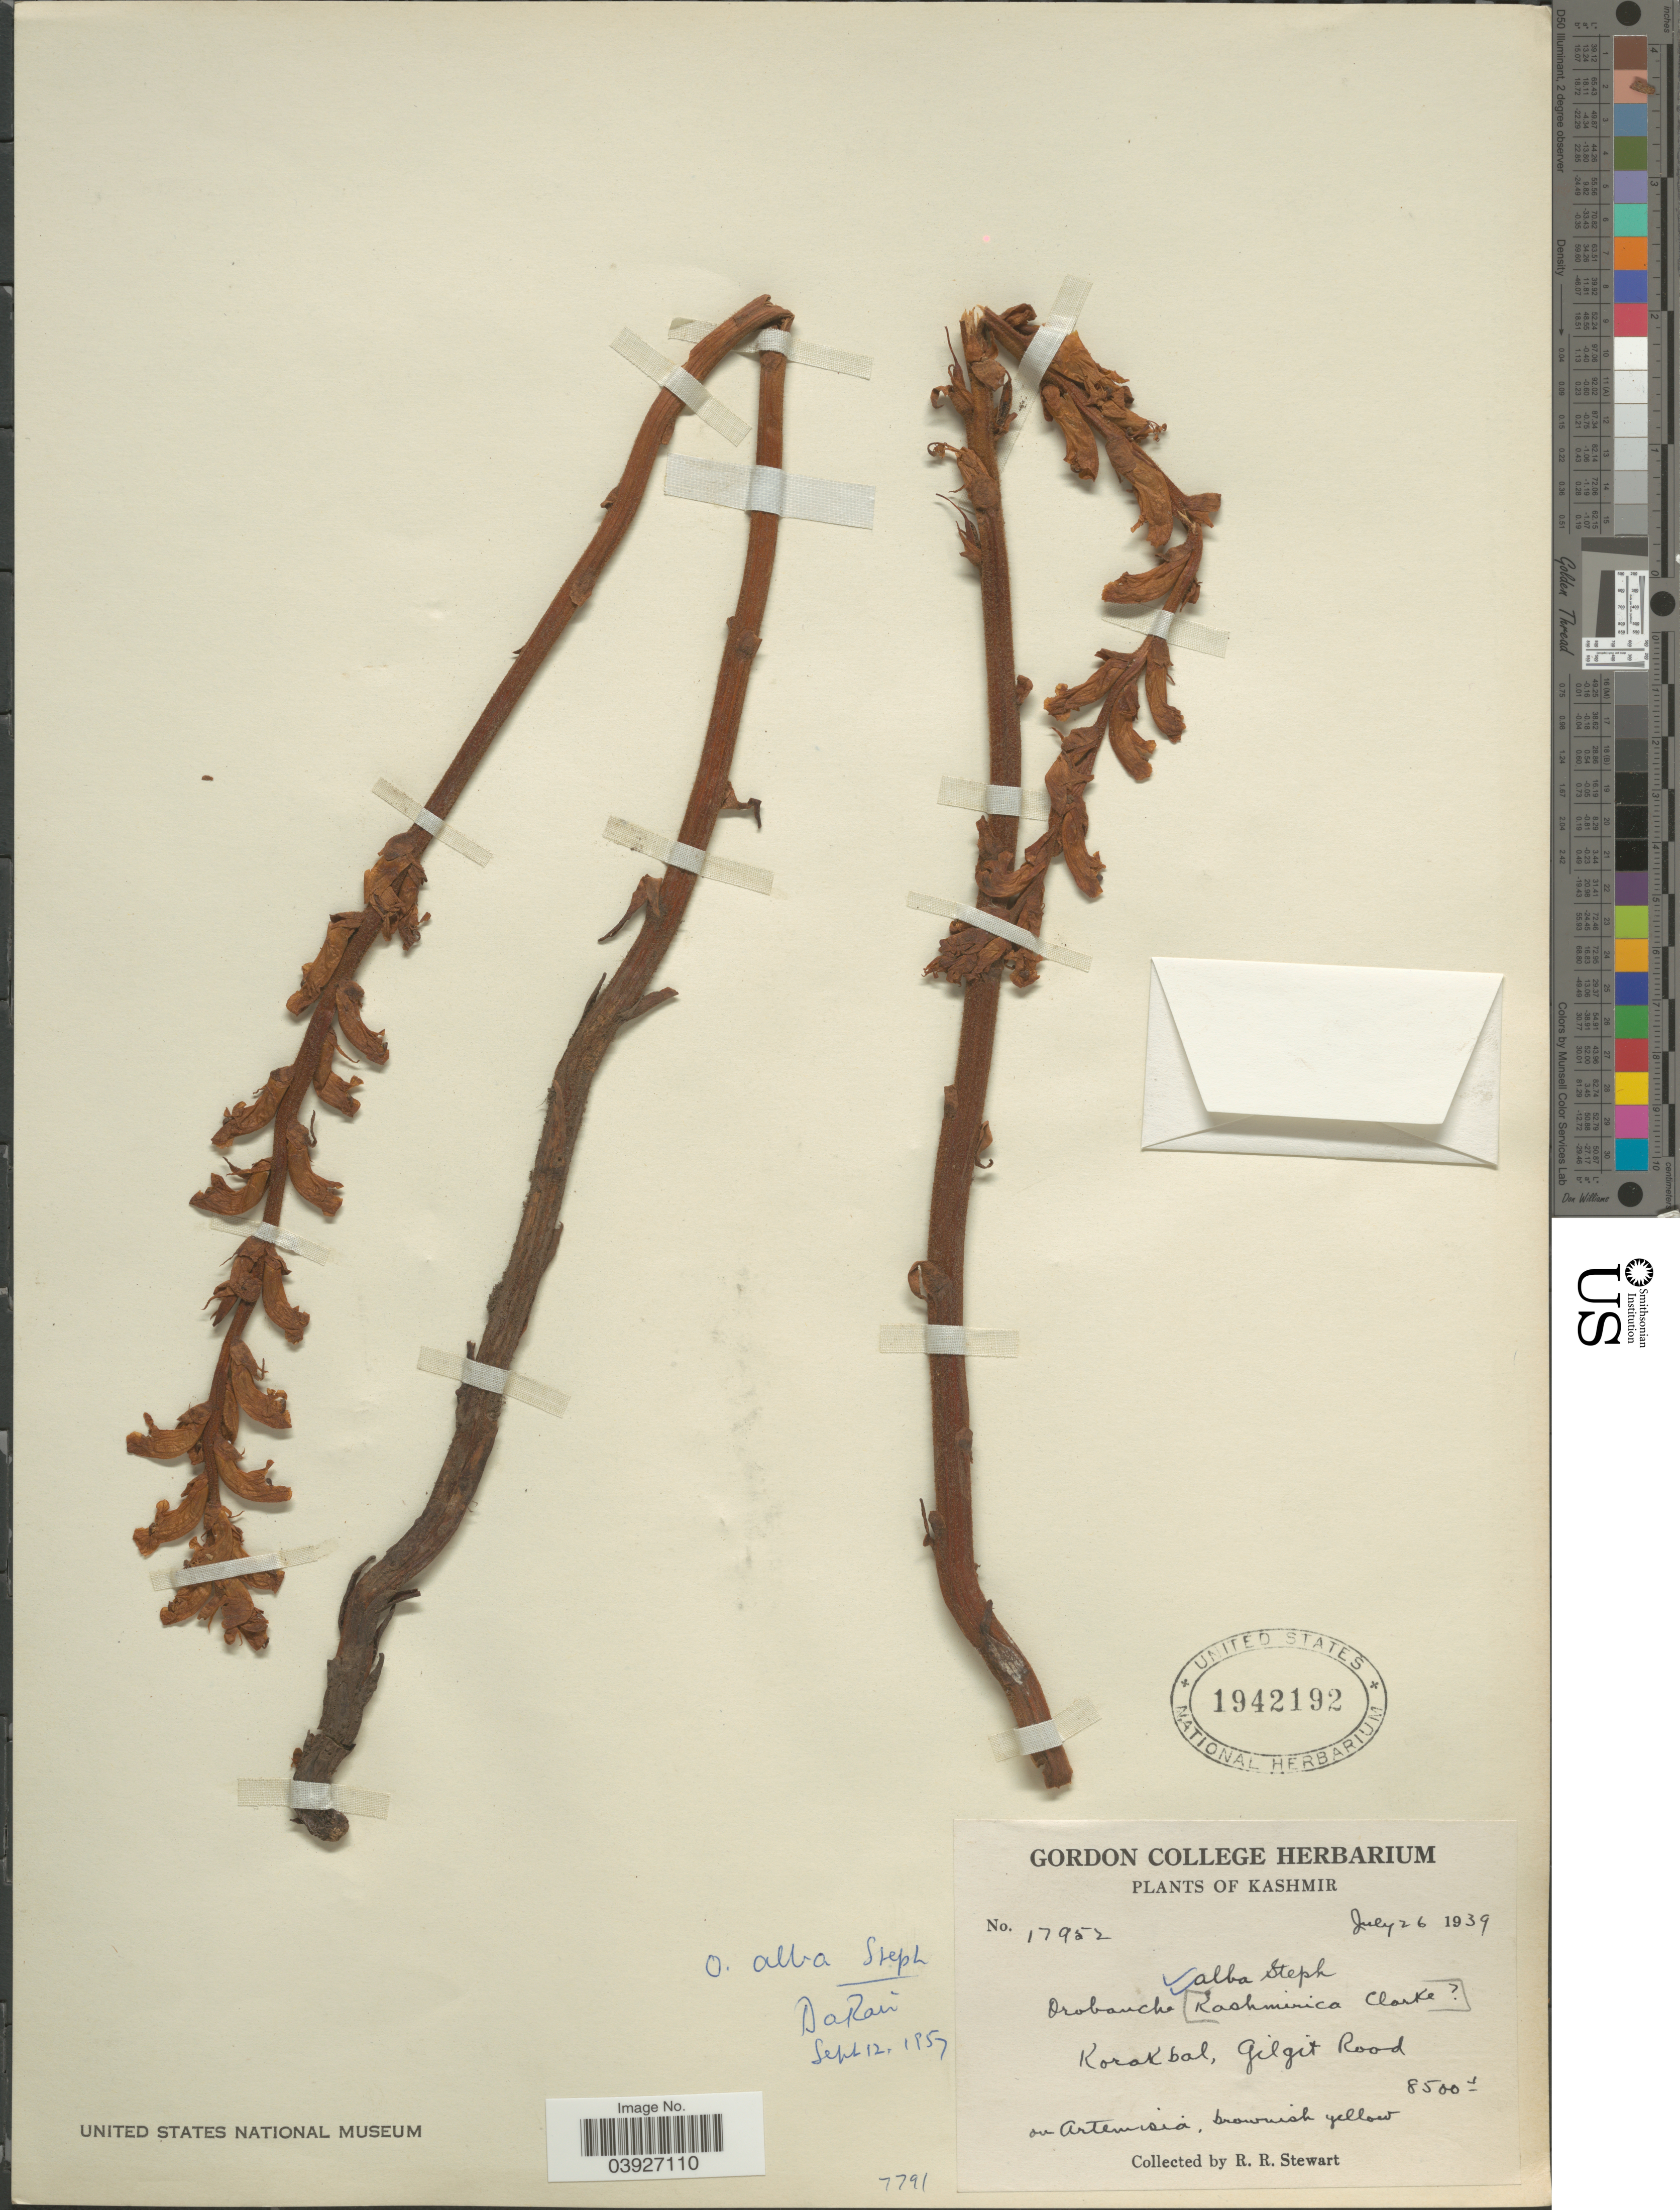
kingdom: Plantae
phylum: Tracheophyta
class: Magnoliopsida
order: Lamiales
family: Orobanchaceae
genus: Orobanche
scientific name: Orobanche alba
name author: Stephan ex Willd.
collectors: R. Stewart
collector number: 17952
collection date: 1939-07-26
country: Pakistan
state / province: Gilgit-Baltistan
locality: Kashmir. Korakbal, Gilgit Road.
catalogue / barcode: US 1942192